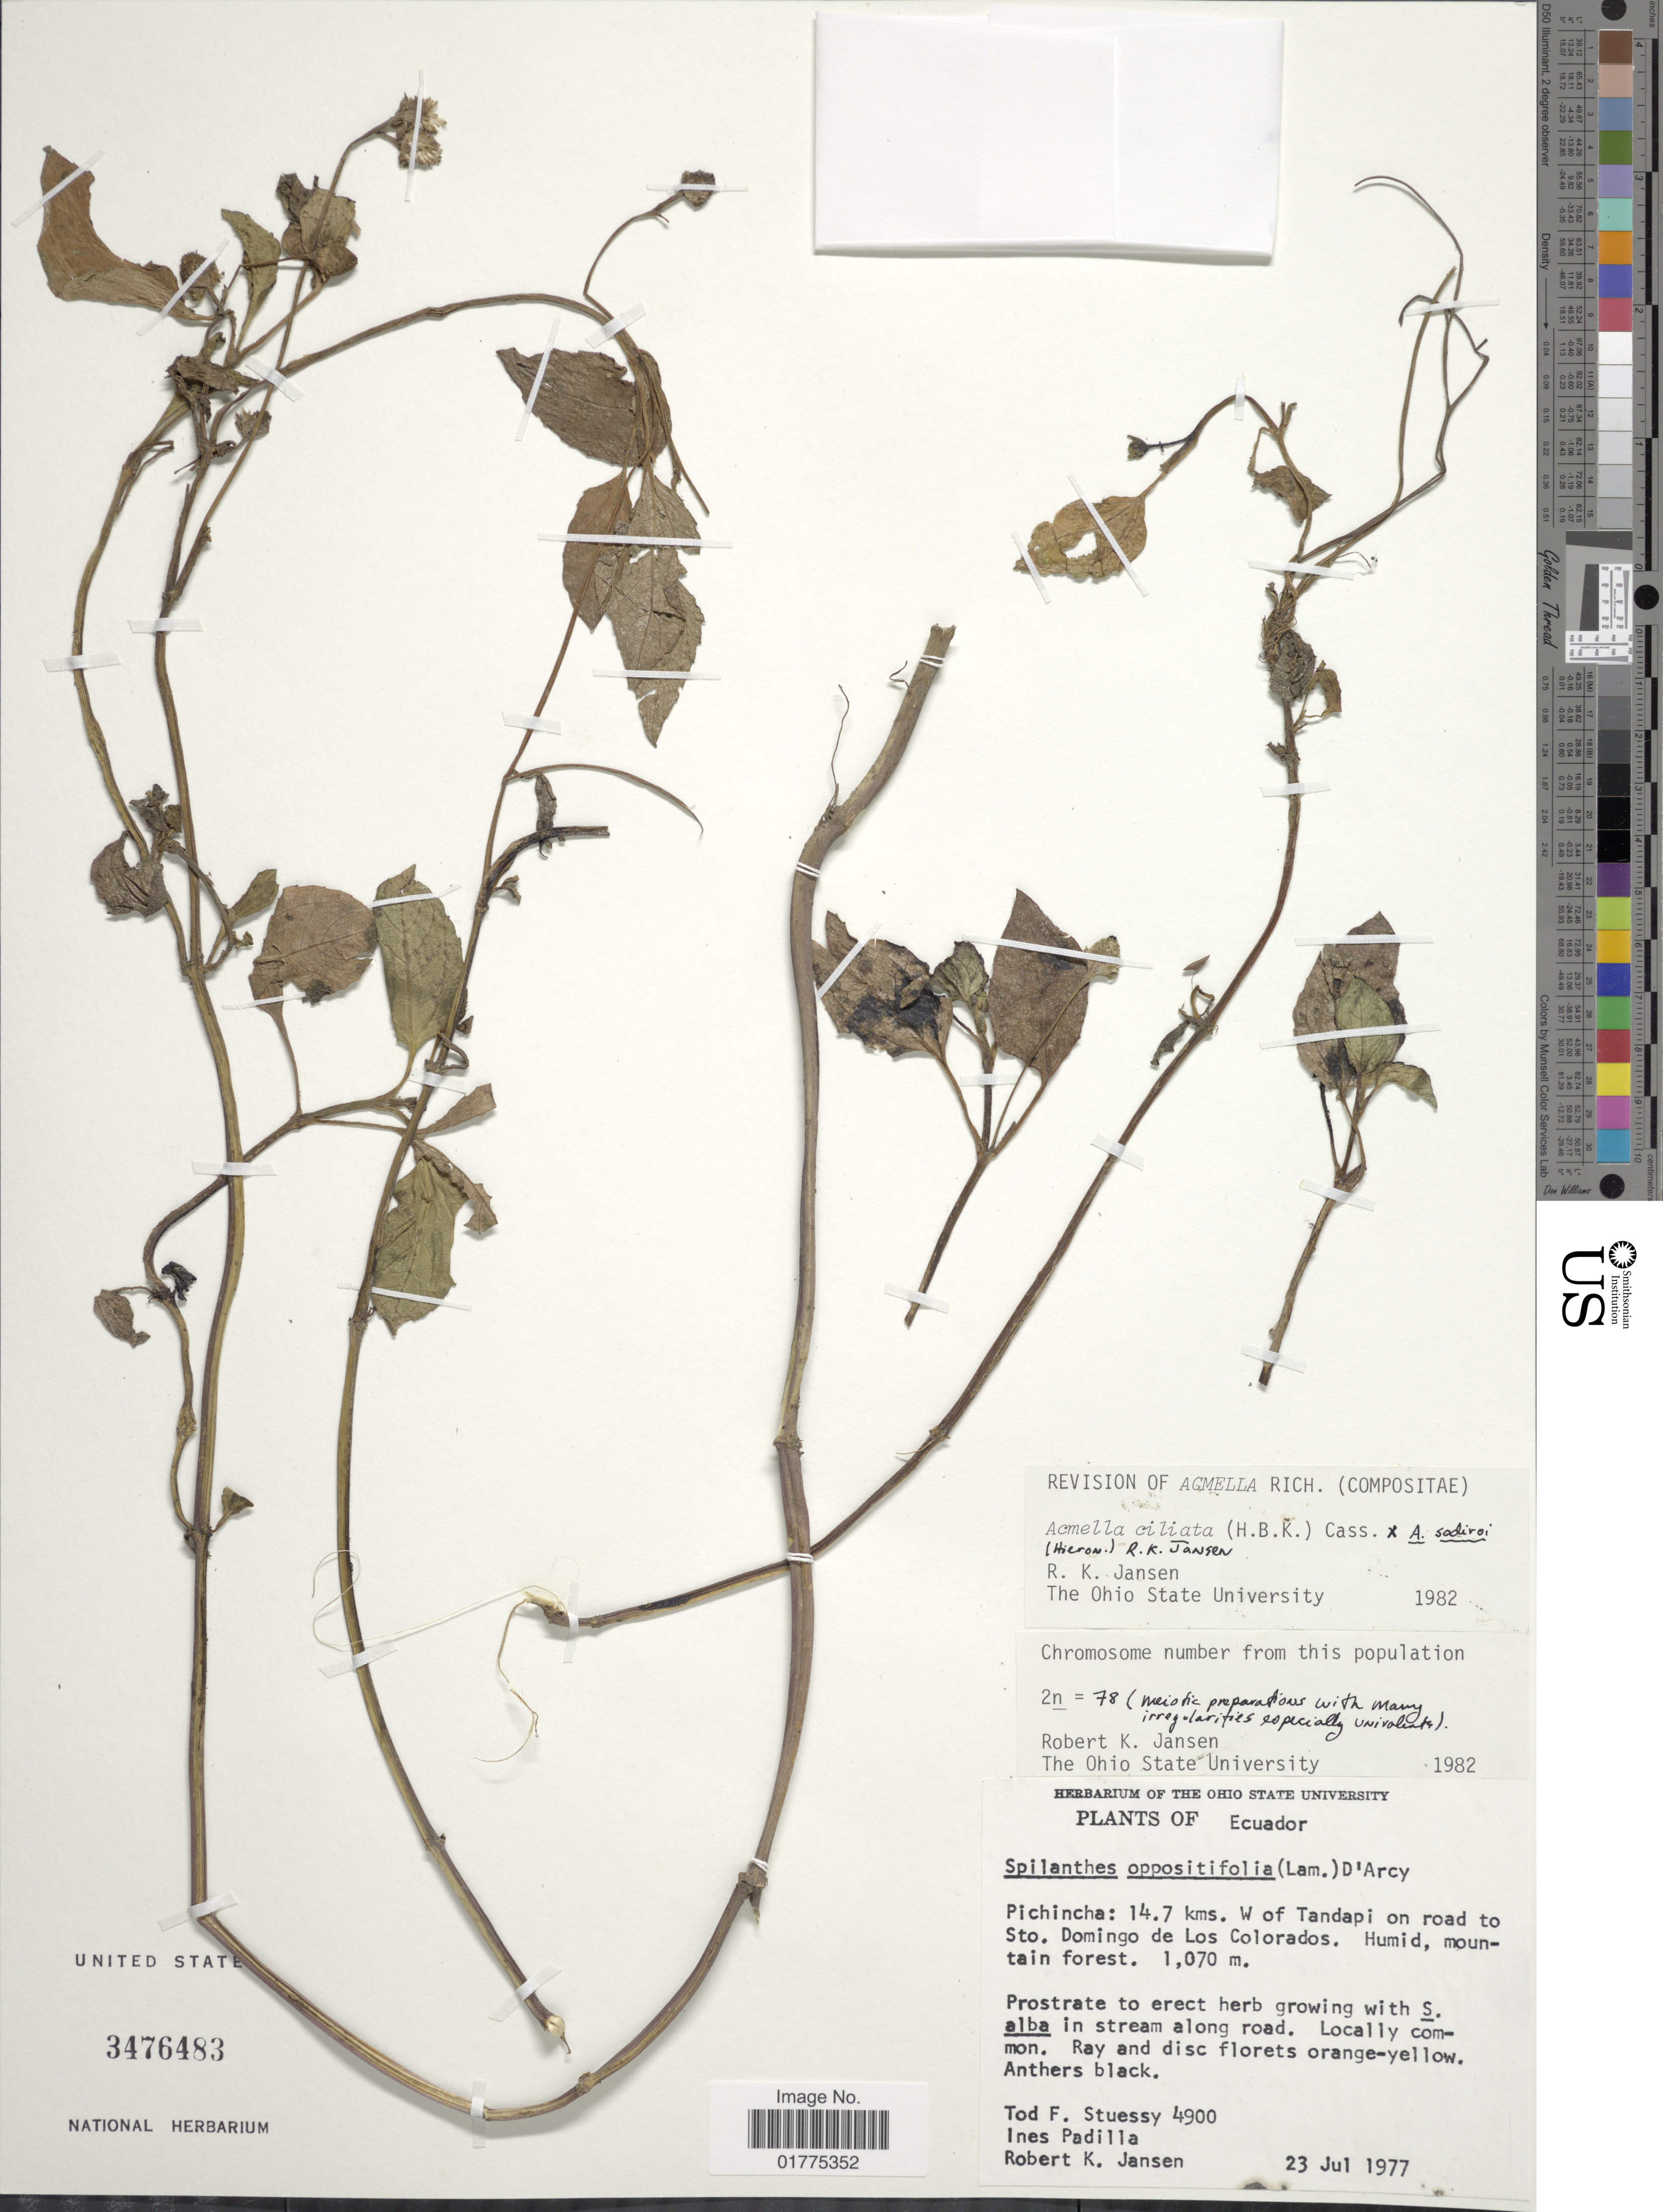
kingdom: Plantae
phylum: Tracheophyta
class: Magnoliopsida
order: Asterales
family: Asteraceae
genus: Acmella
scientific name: Acmella ciliata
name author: (Kunth) Cass.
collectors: T. Stuessy, I. Padilla & R. K. Jansen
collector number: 4900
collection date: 1977-07-23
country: Ecuador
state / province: Pichincha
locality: Pichincha: 14.7 kms, W of Tandapi on road to Sto, Domingo de Los Colorados, Humid, mountain forest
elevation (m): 1070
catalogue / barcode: US 3476483